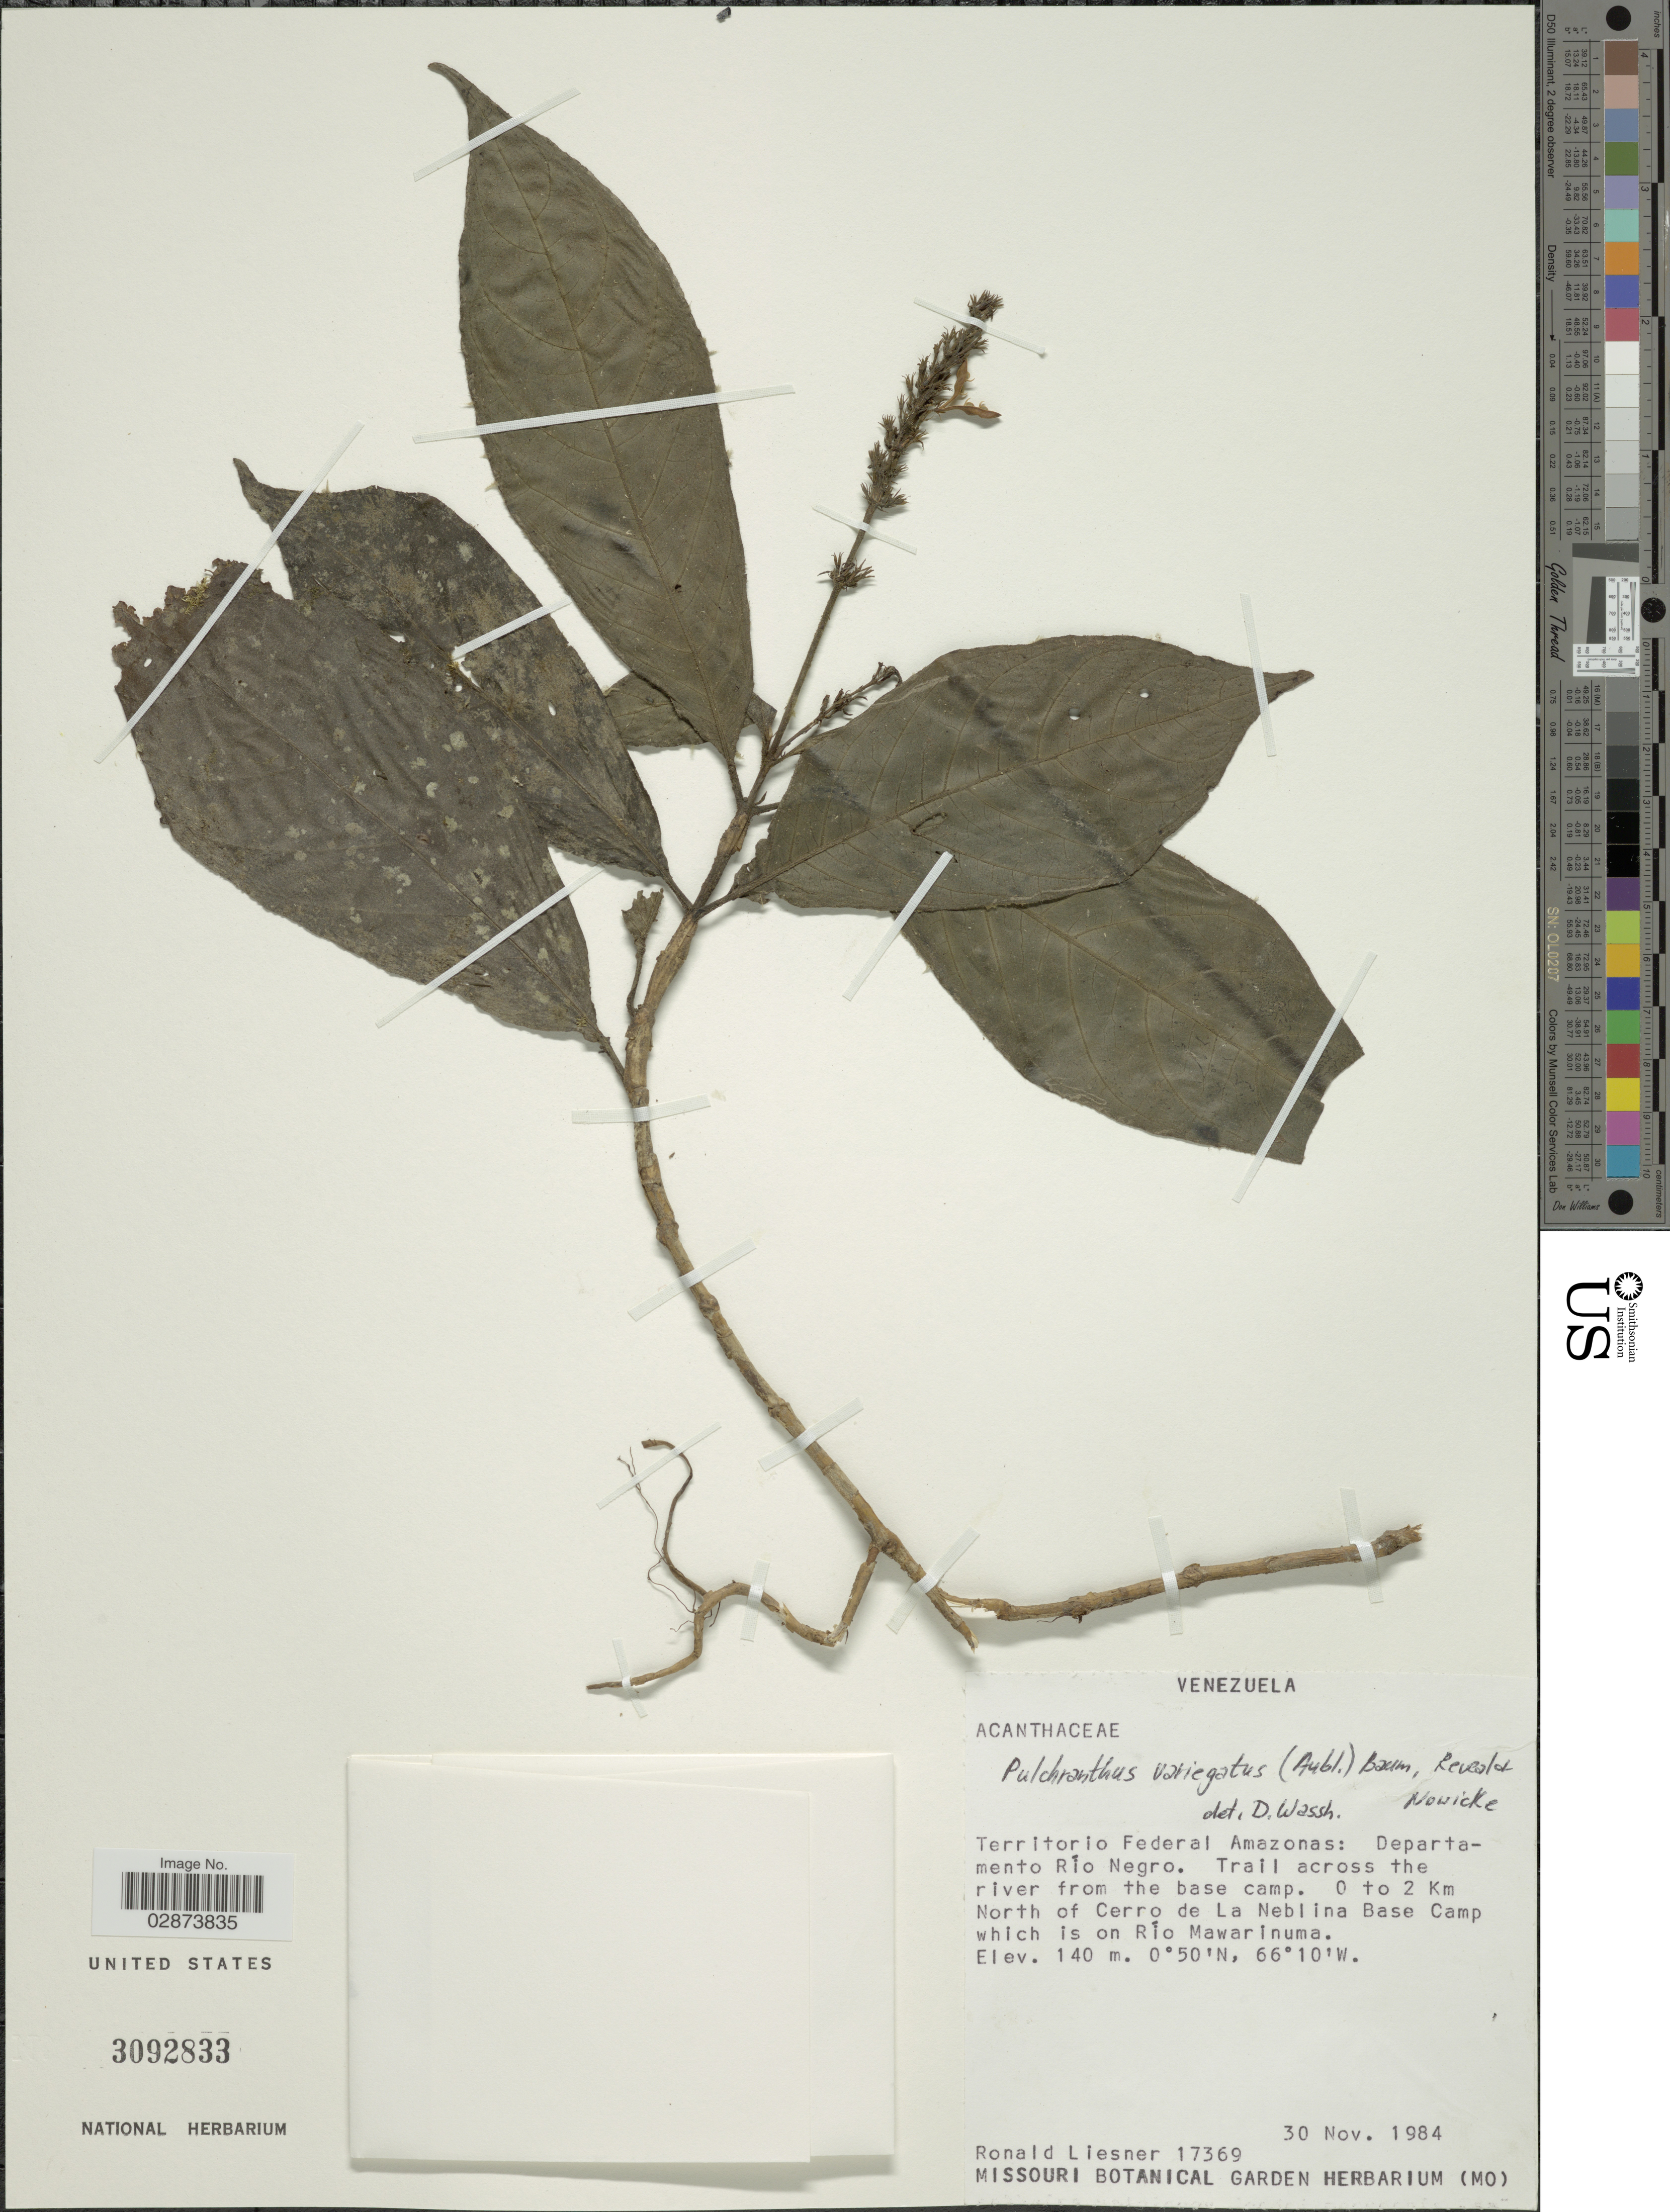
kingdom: Plantae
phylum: Tracheophyta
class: Magnoliopsida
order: Lamiales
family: Acanthaceae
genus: Pulchranthus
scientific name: Pulchranthus congestus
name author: (Lindau) V.M. Baum et al.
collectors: R. L. Liesner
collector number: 17369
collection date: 1984-11-30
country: Venezuela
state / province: Amazonas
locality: Territorio Federal Amazonas: Departamento Río Negro. Trail across the river from the base camp. 0 to 2 Km North of Cerro de La Neblina Base Camp which is on Río Mawarinuma.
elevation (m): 140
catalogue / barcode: US 3092833